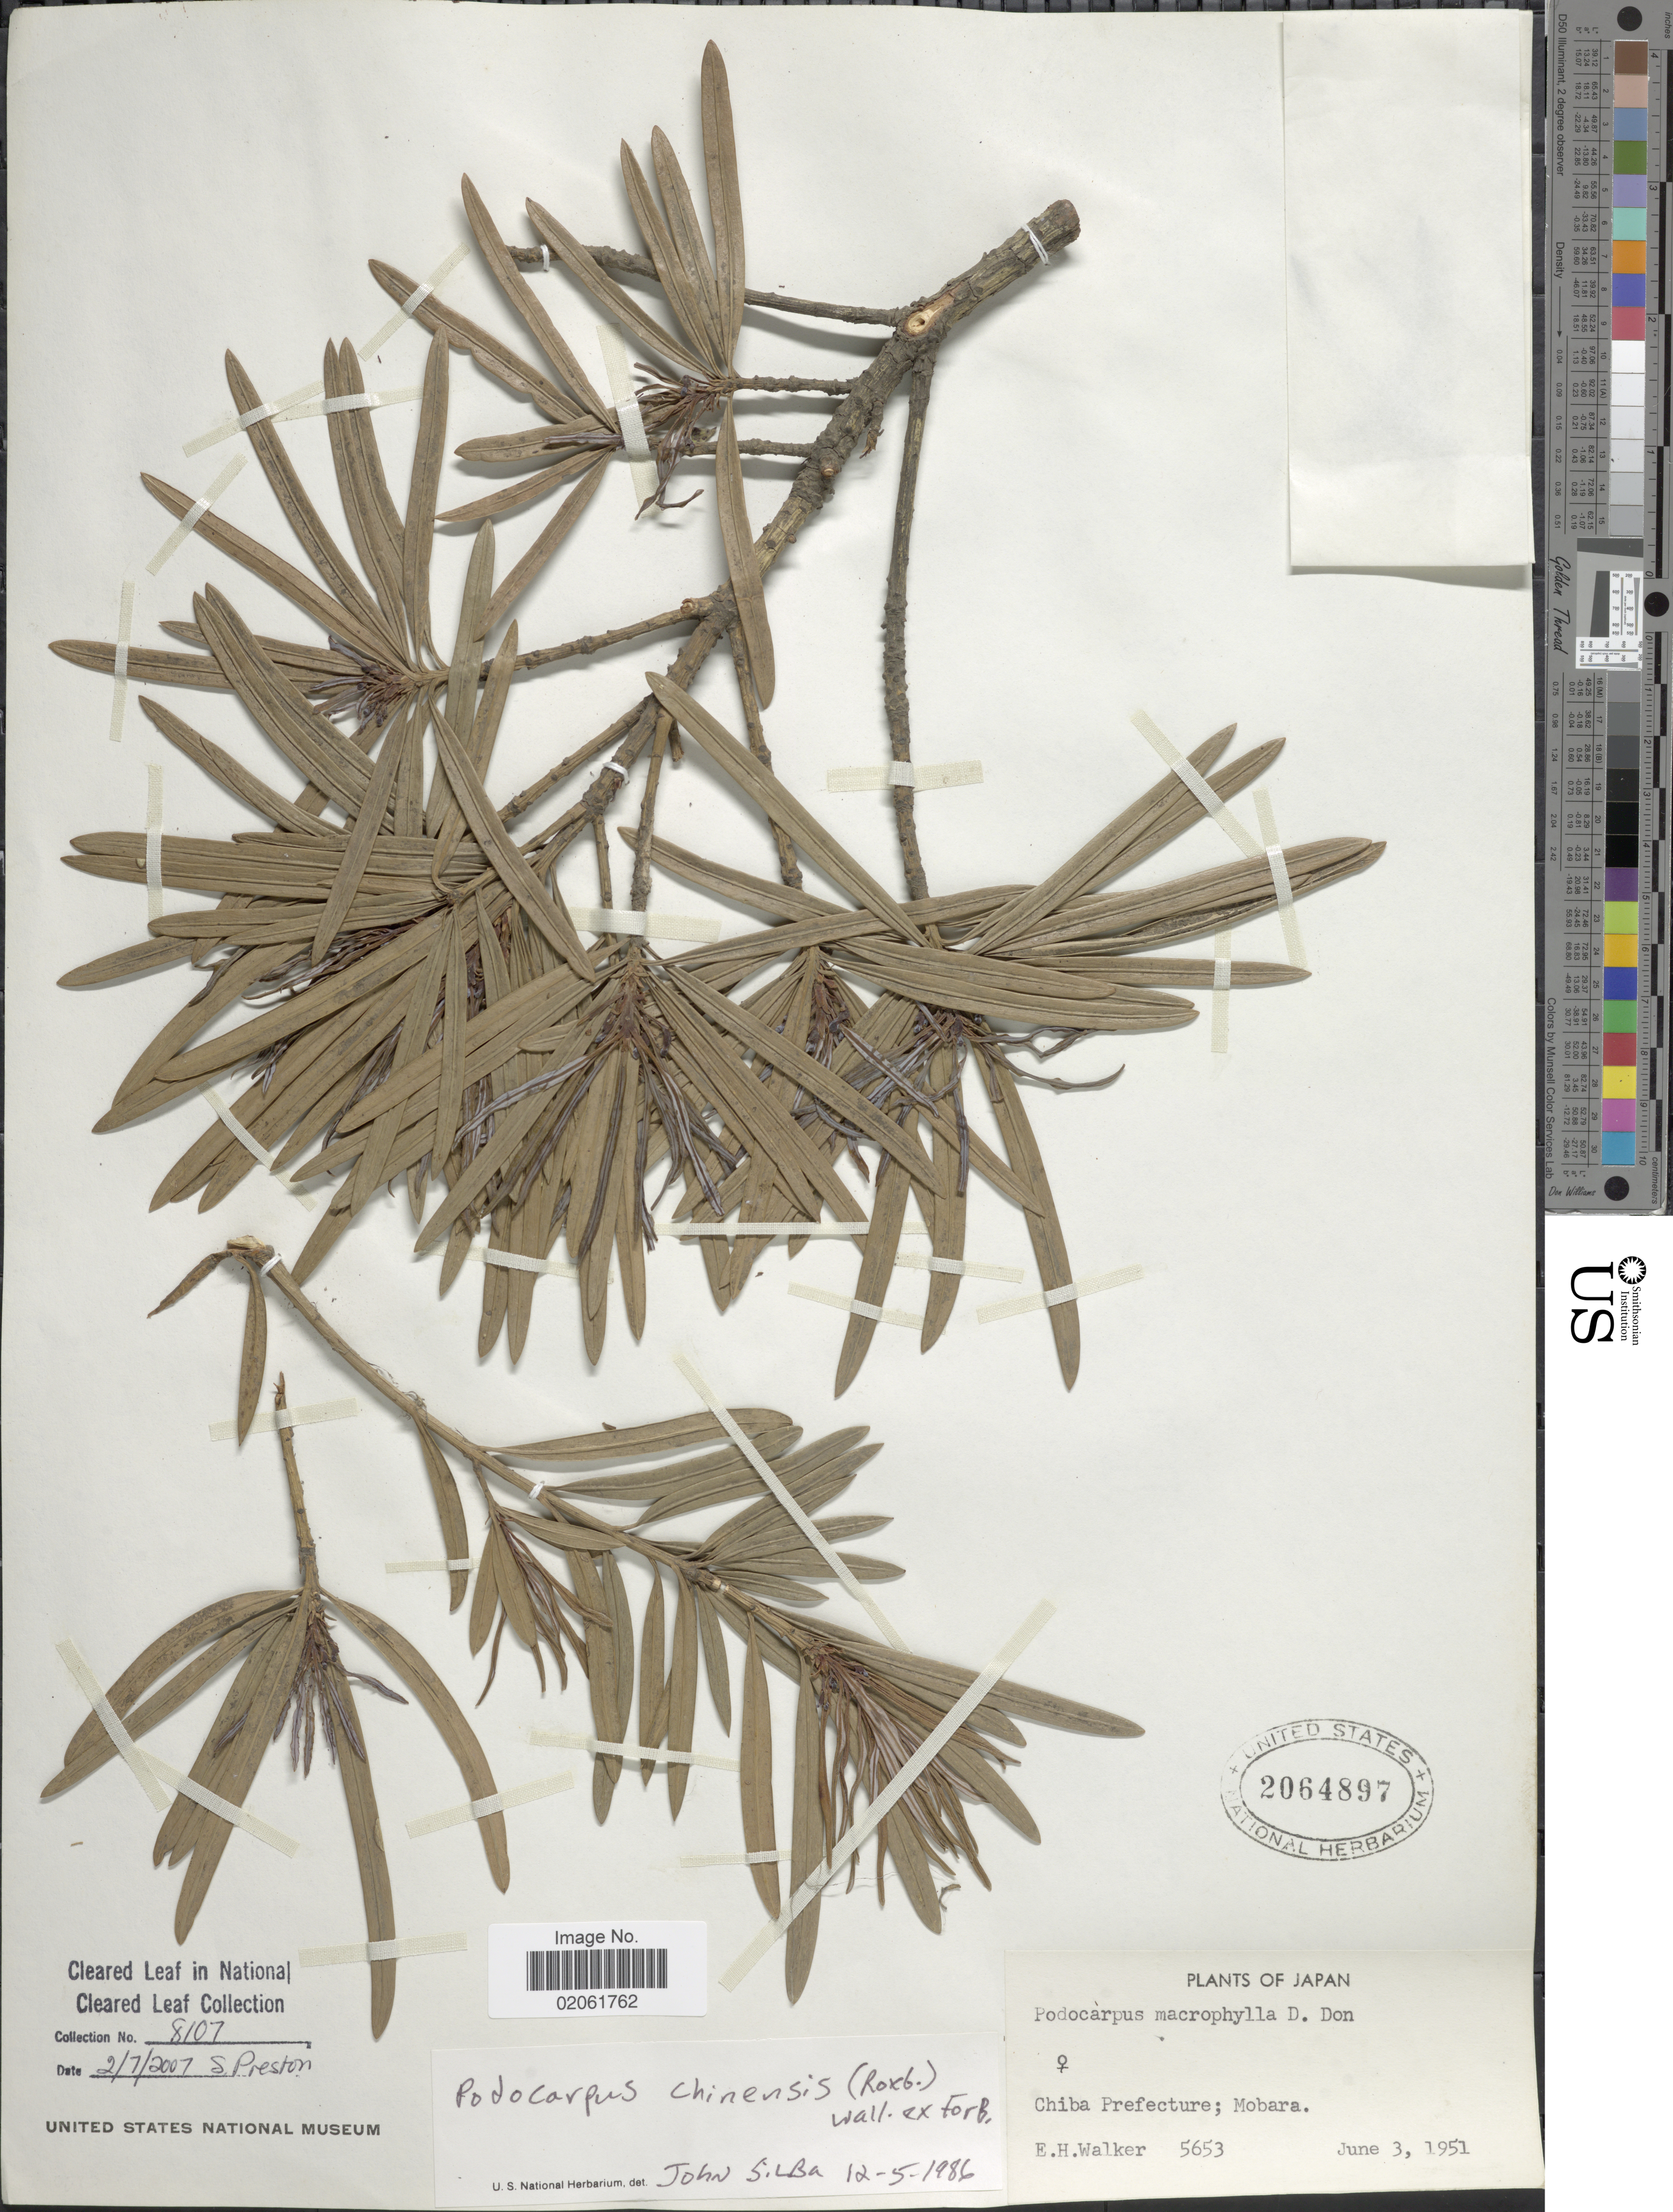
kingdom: Plantae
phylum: Tracheophyta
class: Pinopsida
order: Pinales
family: Podocarpaceae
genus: Podocarpus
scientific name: Podocarpus chinensis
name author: Wall. ex J. Forbes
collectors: E. H. Walker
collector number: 5653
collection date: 1951-06-03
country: Japan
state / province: Tiba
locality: Mobara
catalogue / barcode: US 2064897